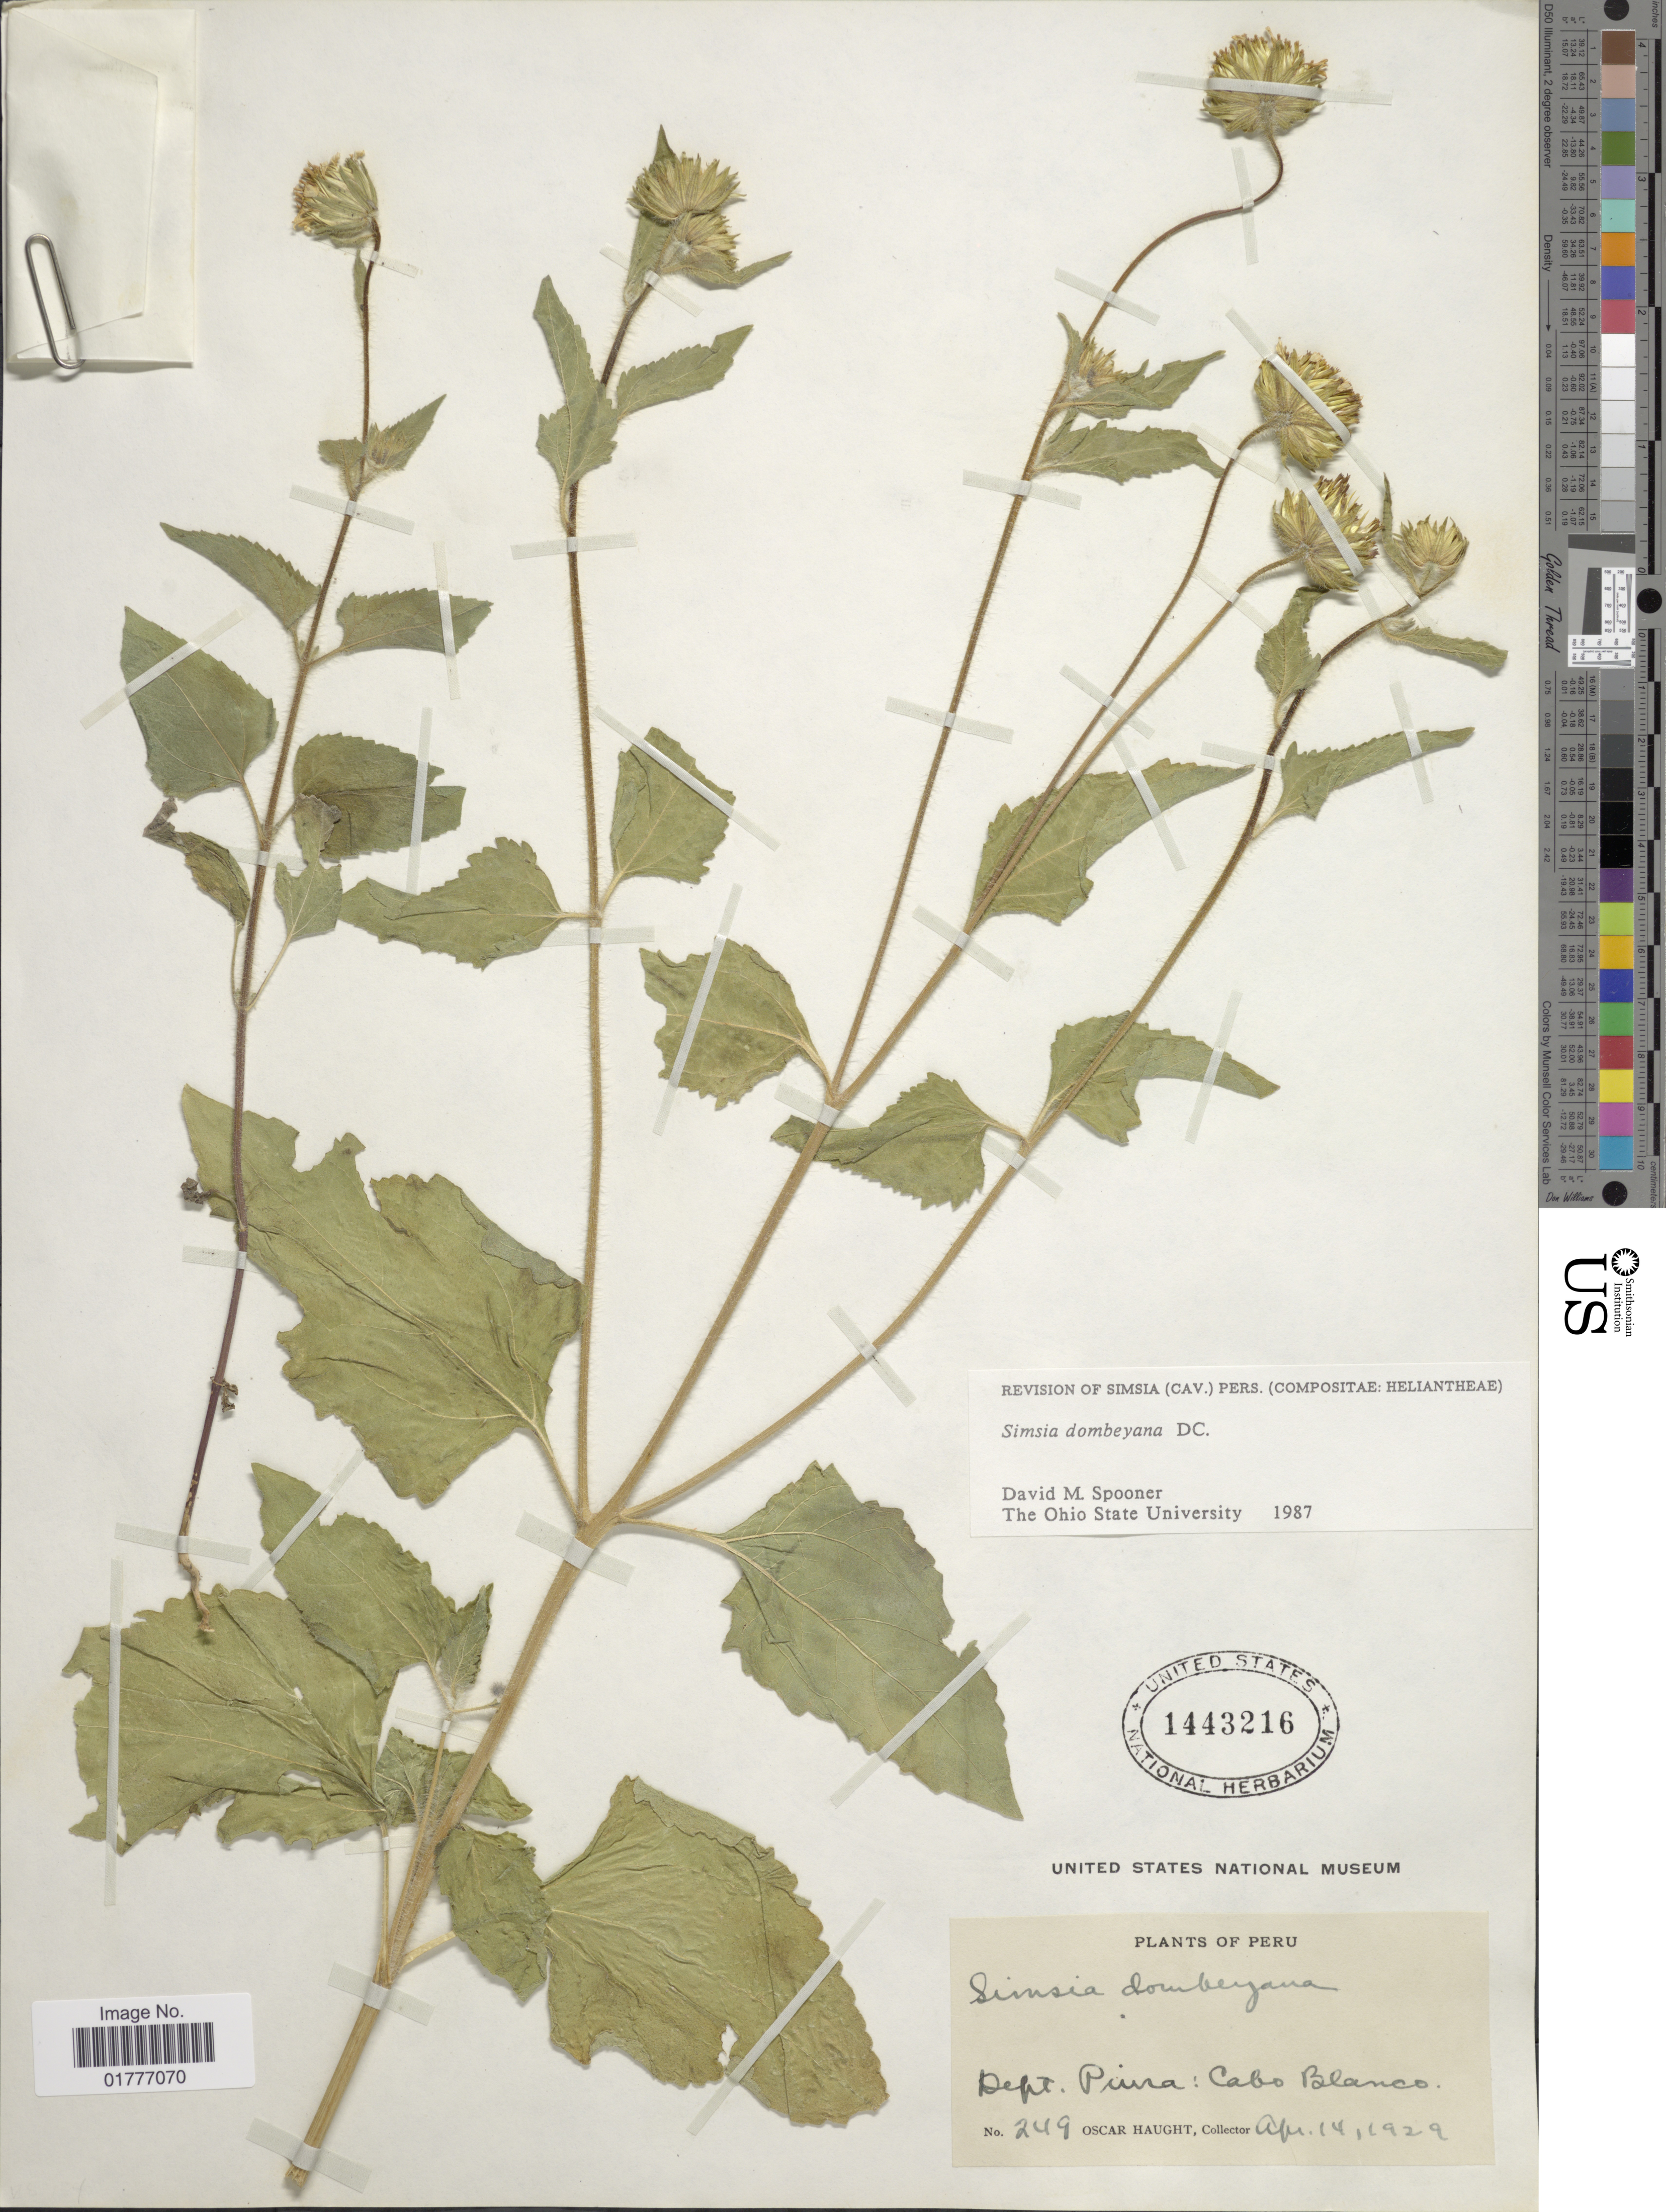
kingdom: Plantae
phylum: Tracheophyta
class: Magnoliopsida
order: Asterales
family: Asteraceae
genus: Simsia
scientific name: Simsia dombeyana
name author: DC.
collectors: O. Haught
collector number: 249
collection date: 1929-04-14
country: Peru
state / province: Piura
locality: Cabo Blanco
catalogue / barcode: US 1443216